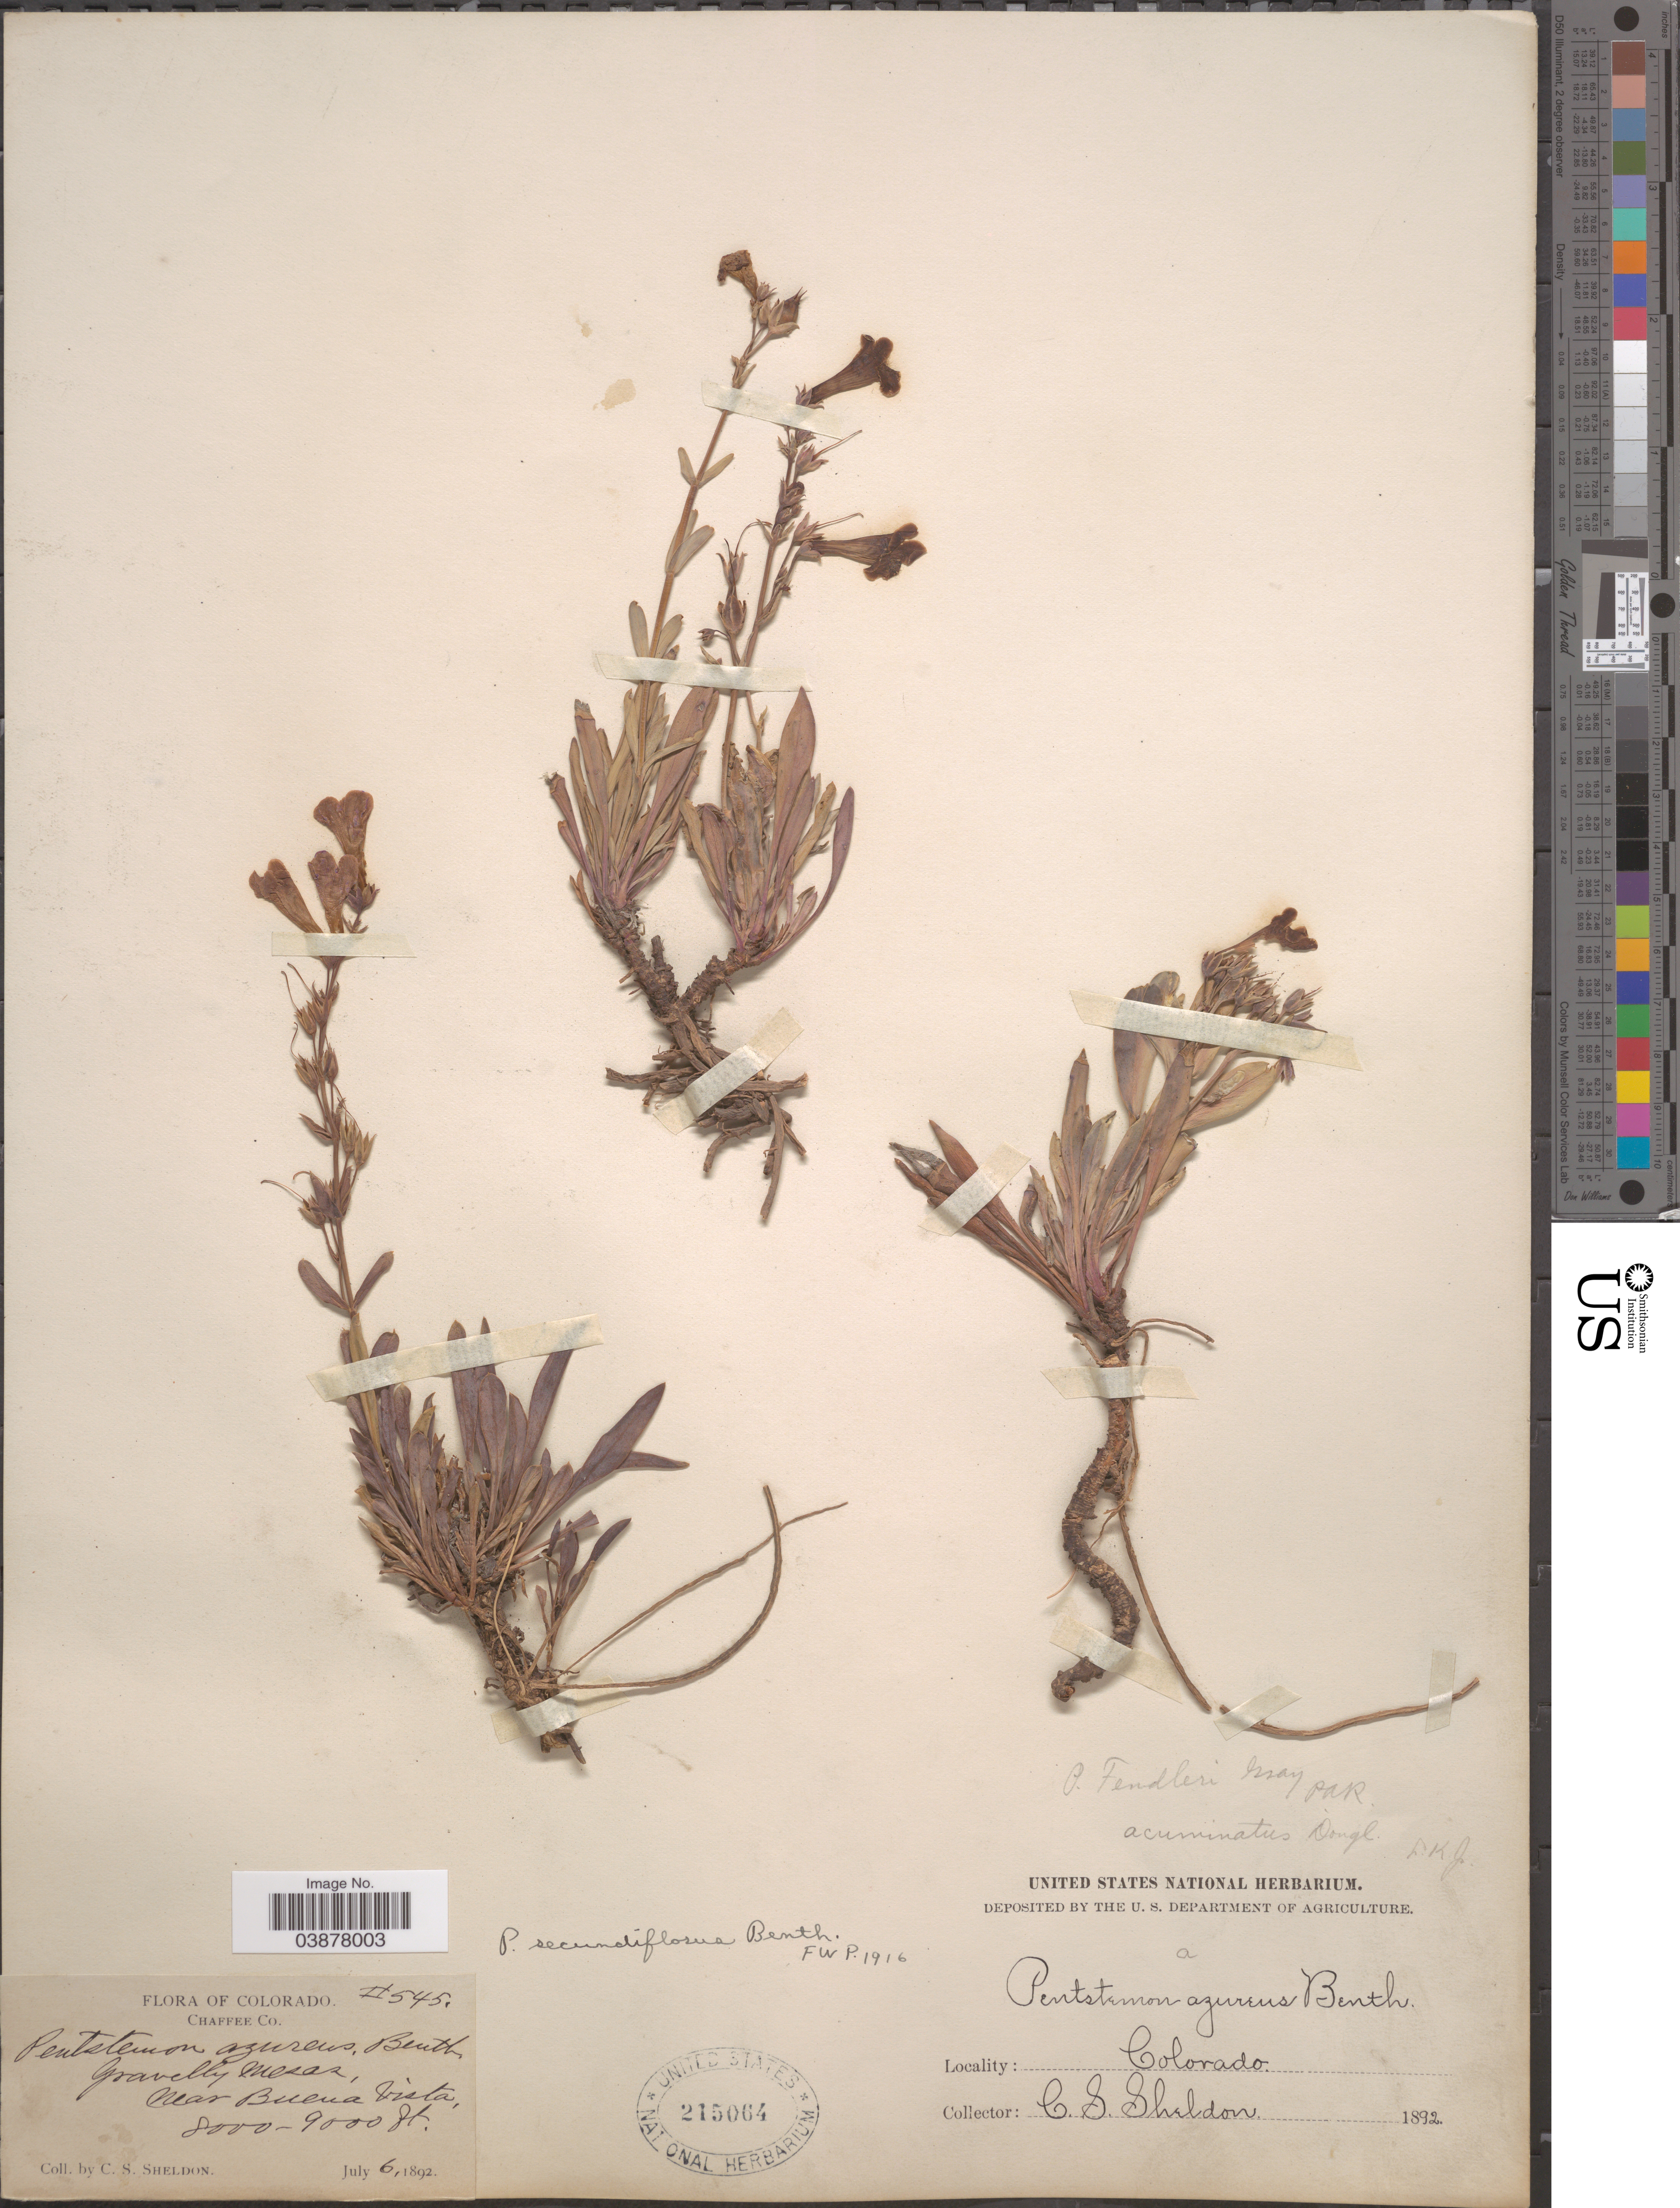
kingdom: Plantae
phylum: Tracheophyta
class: Magnoliopsida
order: Lamiales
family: Plantaginaceae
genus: Penstemon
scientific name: Penstemon secundiflorus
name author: Benth.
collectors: C. S. Sheldon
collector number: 545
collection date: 1892-07-06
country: United States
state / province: Colorado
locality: Chaffee Co. Near Buena Vista.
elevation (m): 2438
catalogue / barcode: US 215064